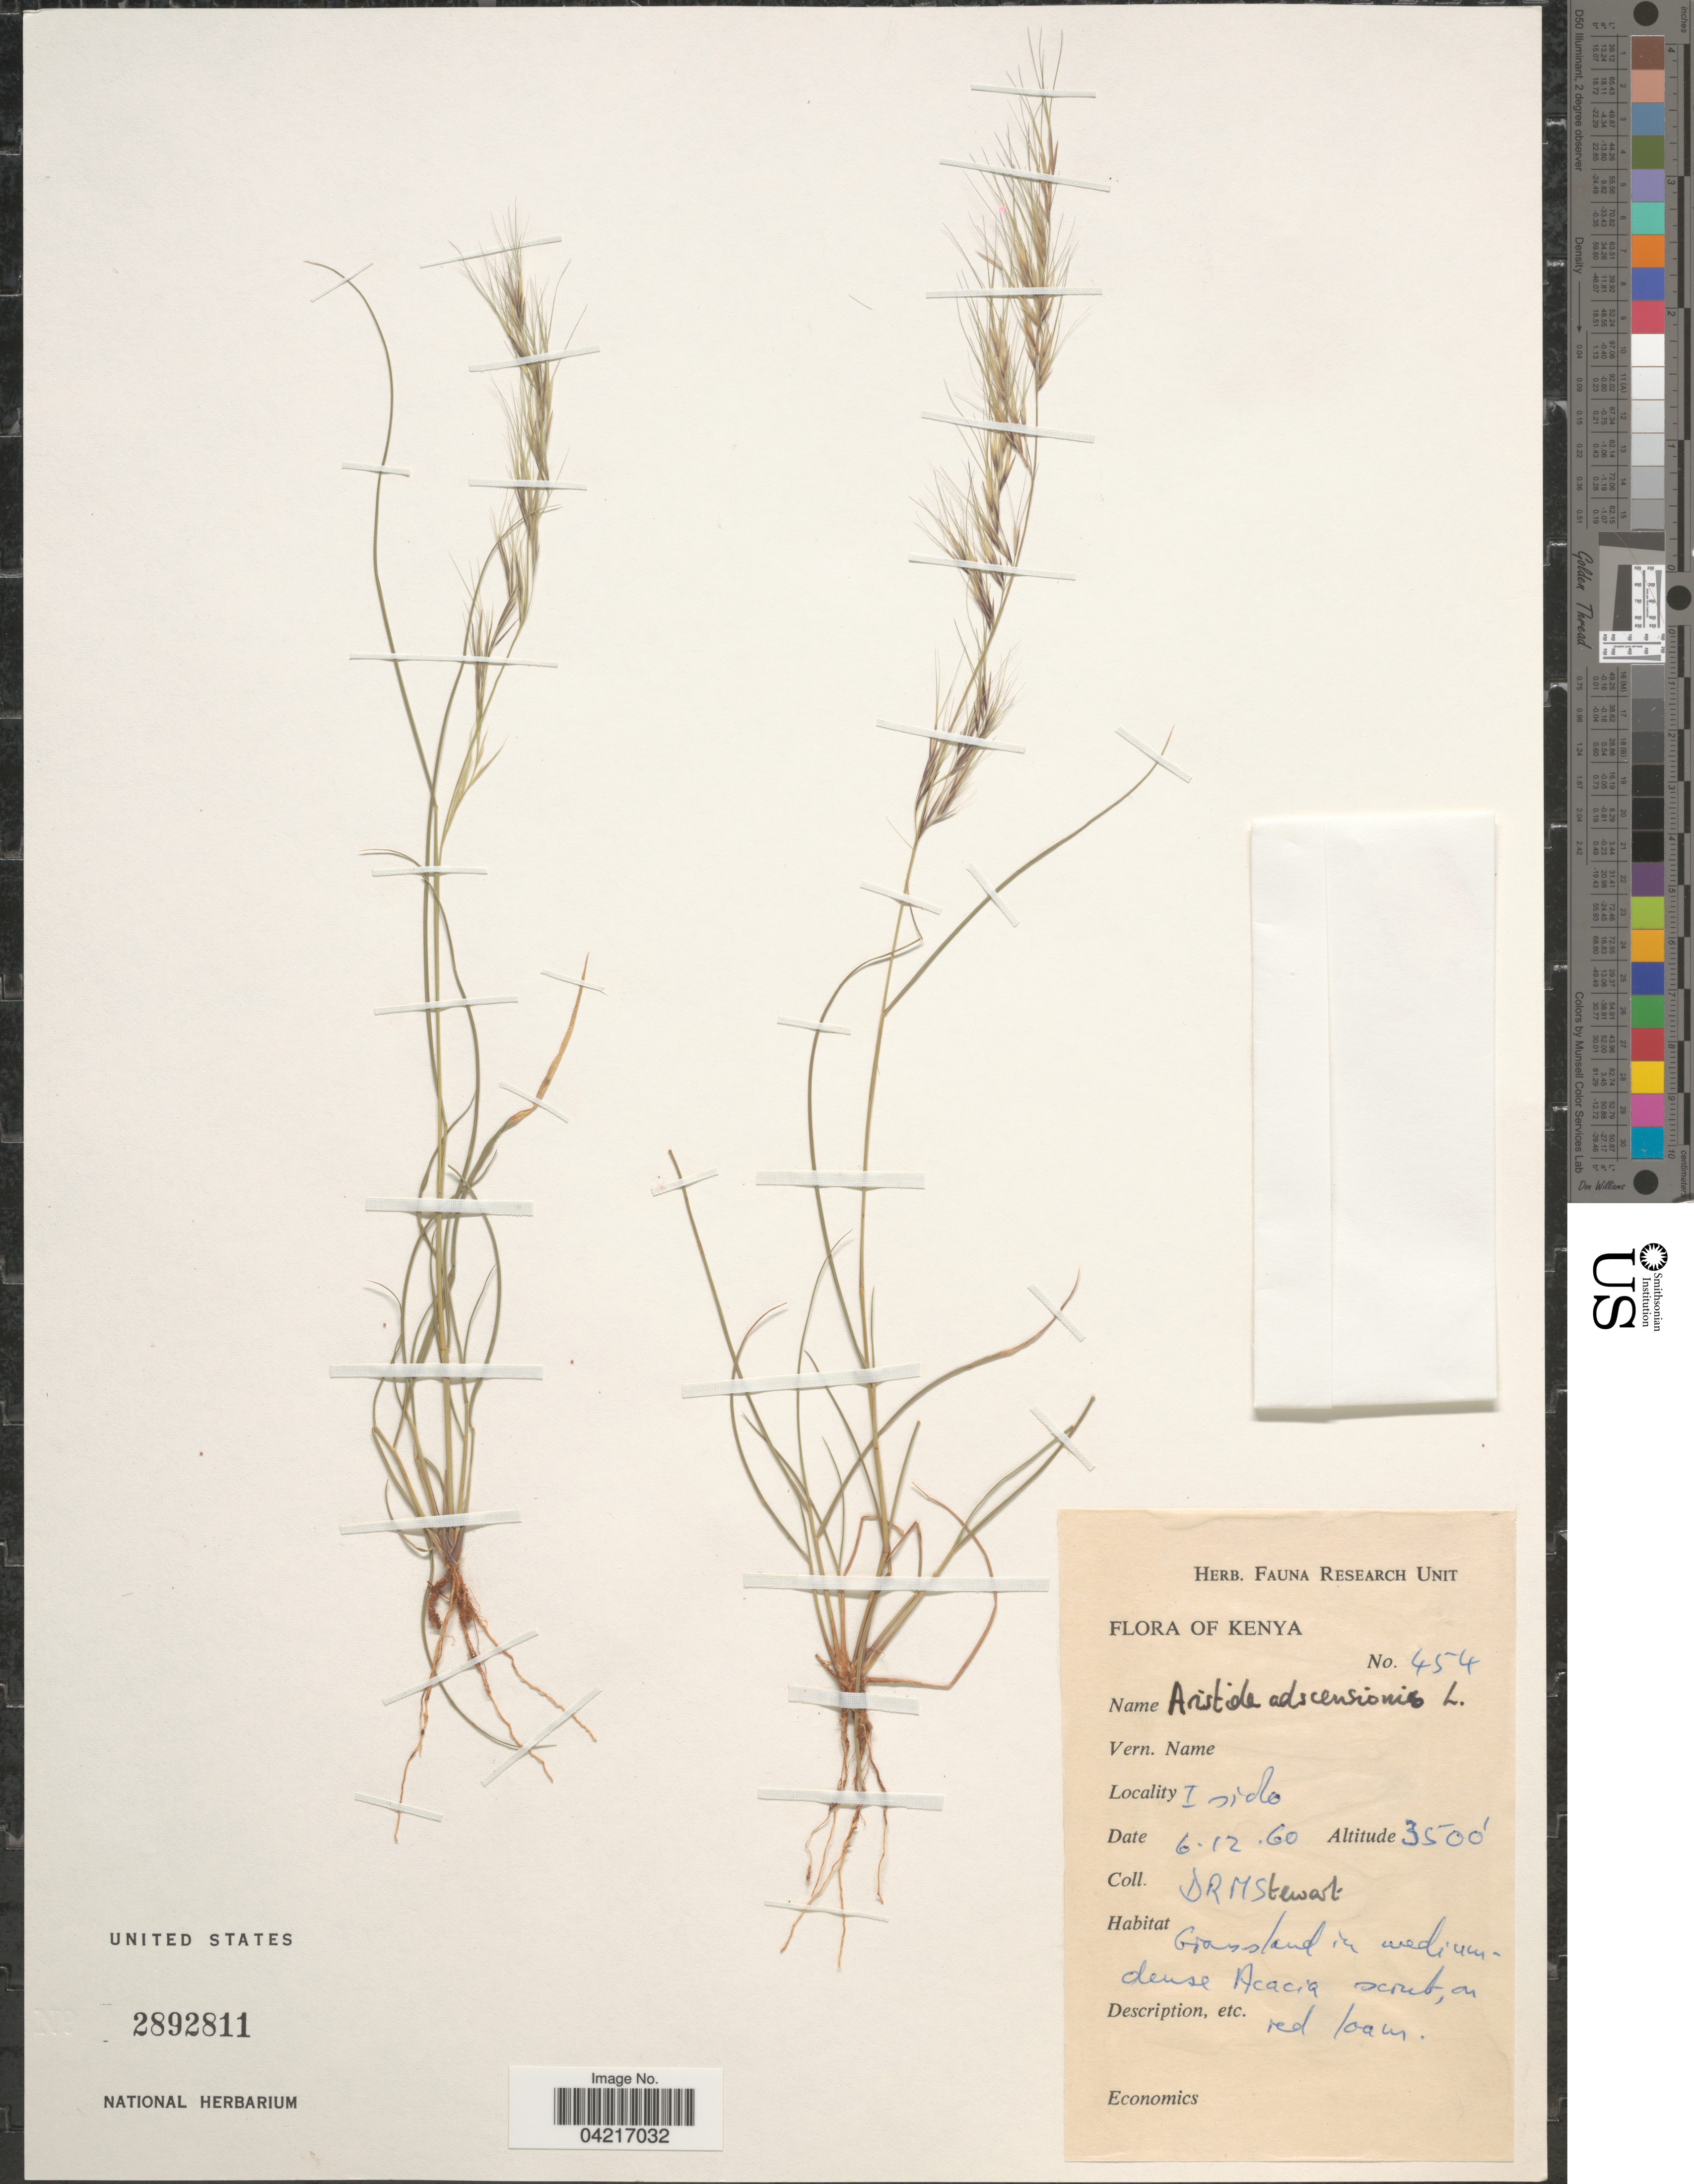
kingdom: Plantae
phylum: Tracheophyta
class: Liliopsida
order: Poales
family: Poaceae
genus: Aristida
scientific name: Aristida adscensionis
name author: L.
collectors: D. Stewart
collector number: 454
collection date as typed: Transcribed d/m/y: 6/12/60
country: Kenya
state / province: Isiolo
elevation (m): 1067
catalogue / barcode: US 2892811